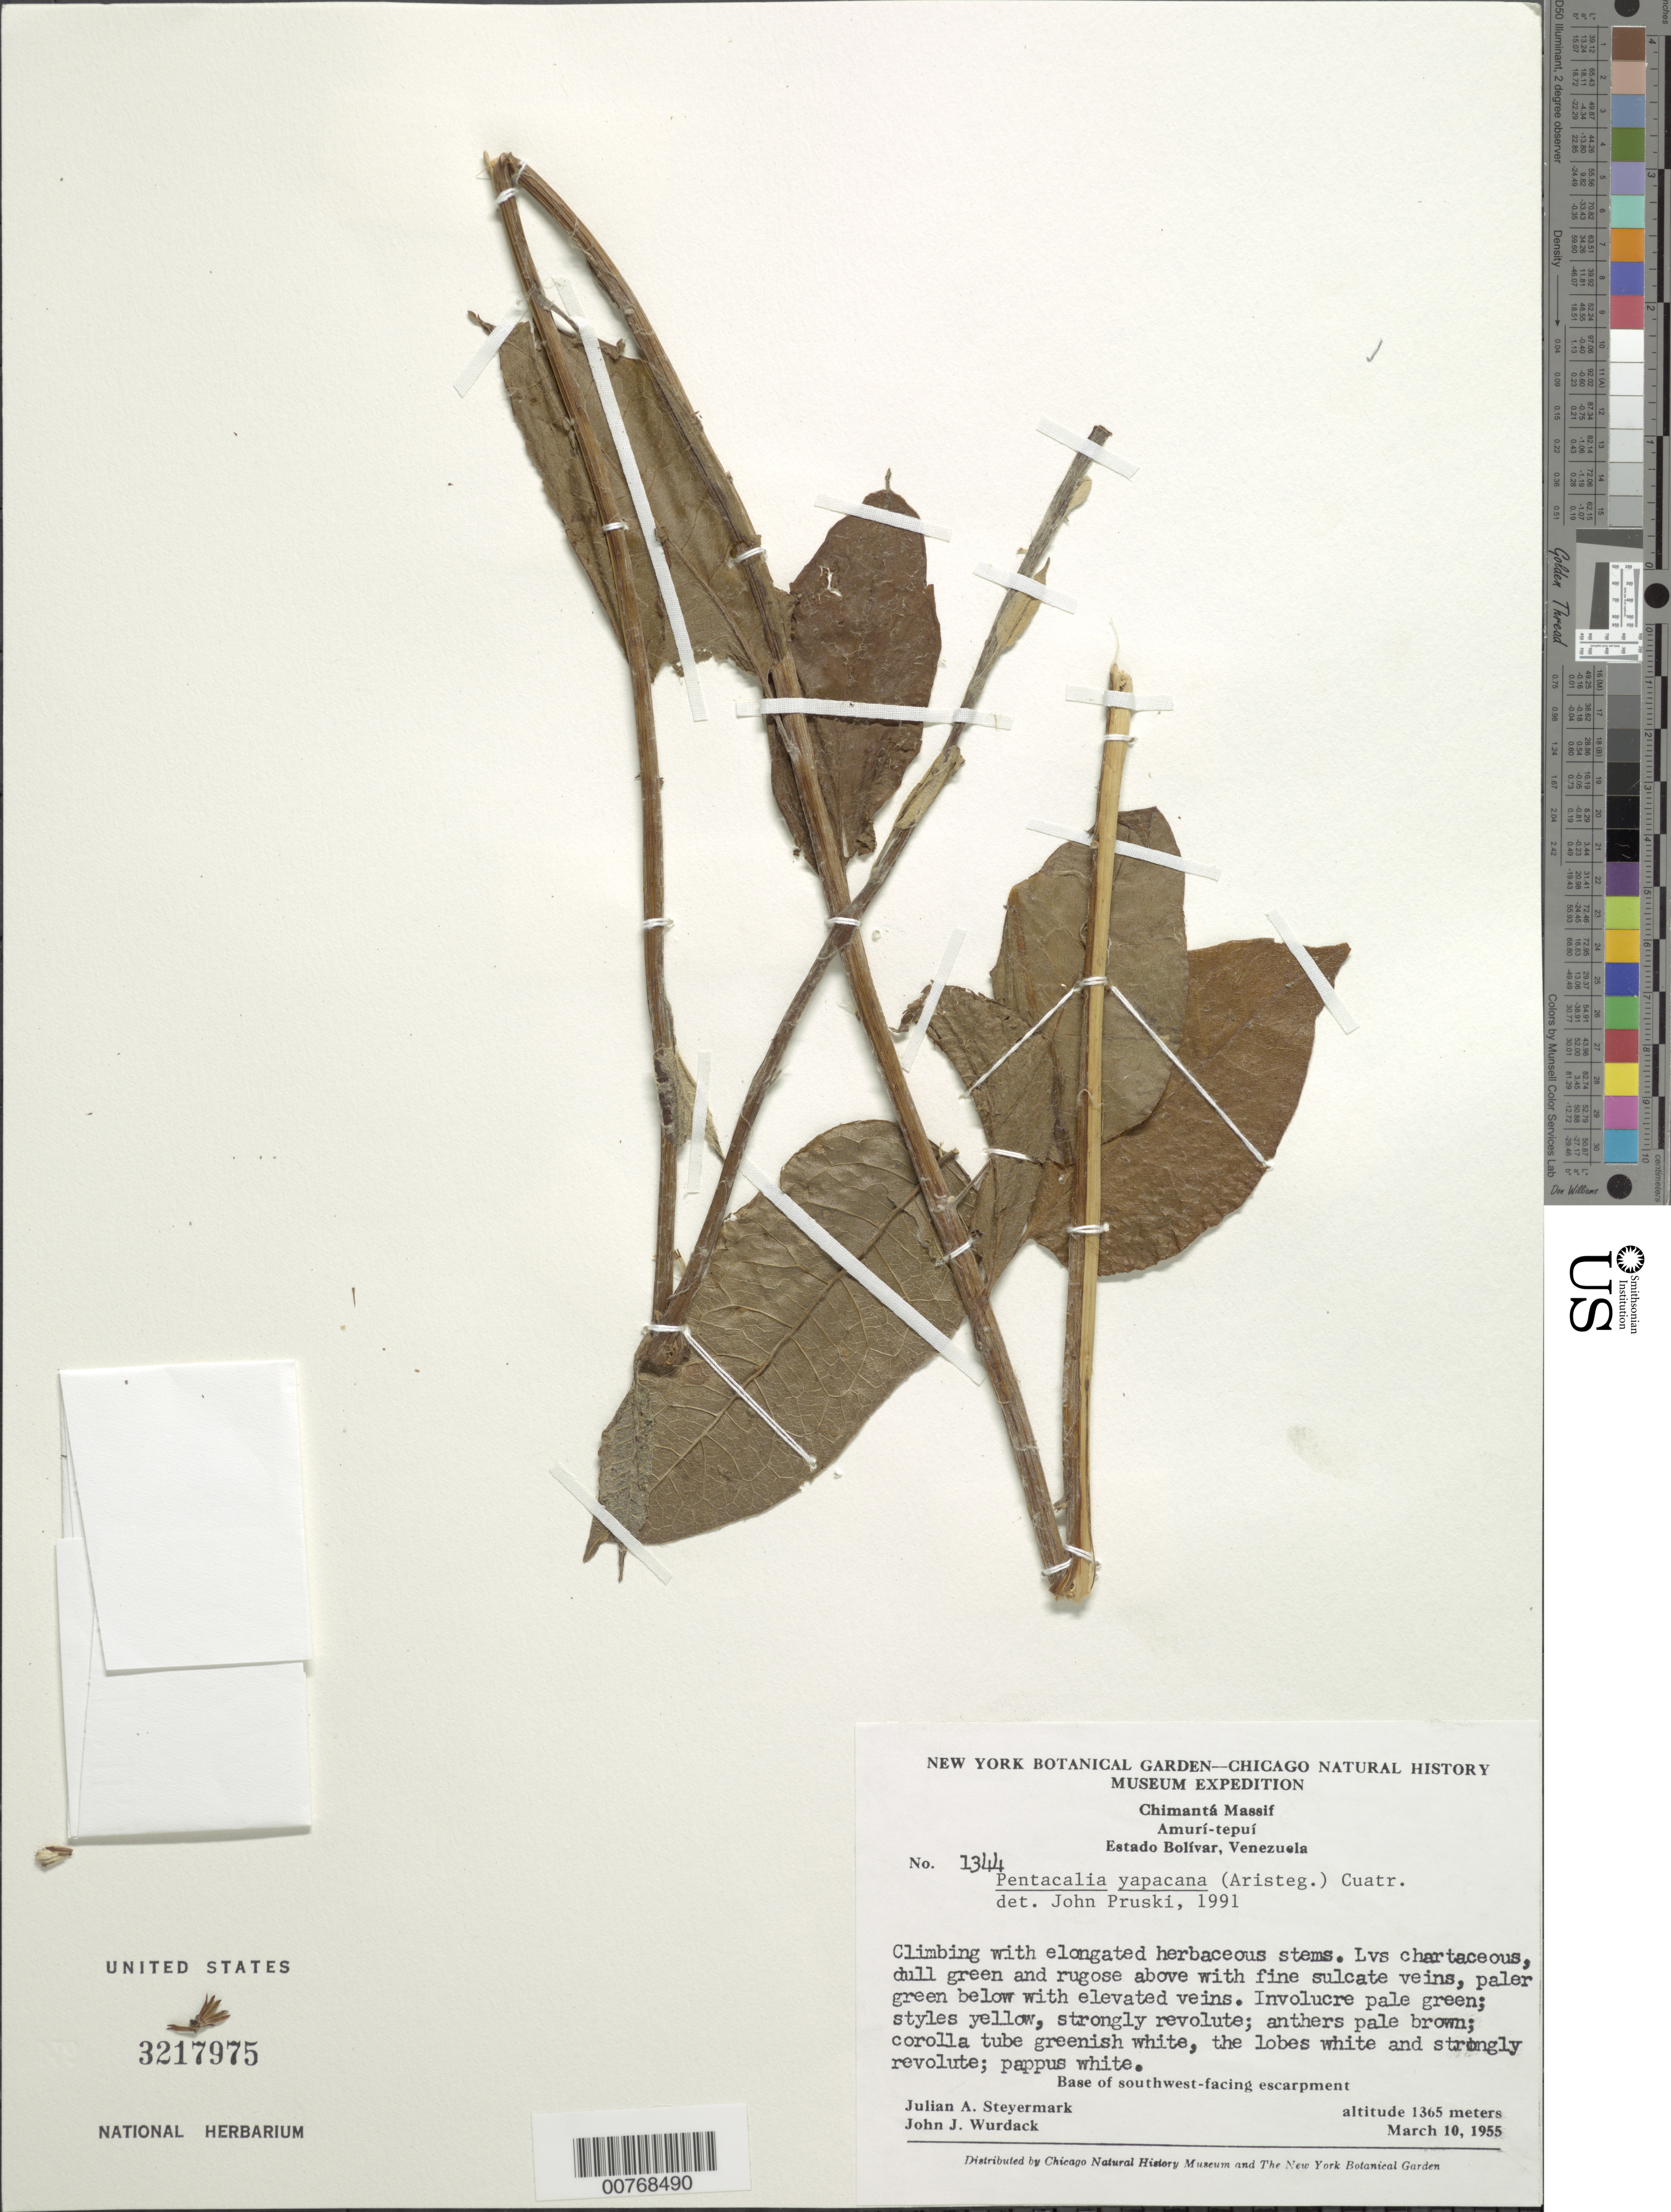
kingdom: Plantae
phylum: Tracheophyta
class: Magnoliopsida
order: Asterales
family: Asteraceae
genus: Pentacalia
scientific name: Pentacalia yapacana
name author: (Aristeg.) Cuatrec.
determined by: Pruski, J. F.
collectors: J. Steyermark & J. J. Wurdack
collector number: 55 1344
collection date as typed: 10-Mar-55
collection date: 1955-03-10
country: Venezuela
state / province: Bolívar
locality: Chimantá Massif, Amurí-tepuí; base of SW facing escarpment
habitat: SW-facing escarpment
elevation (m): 1365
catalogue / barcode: US 3217975